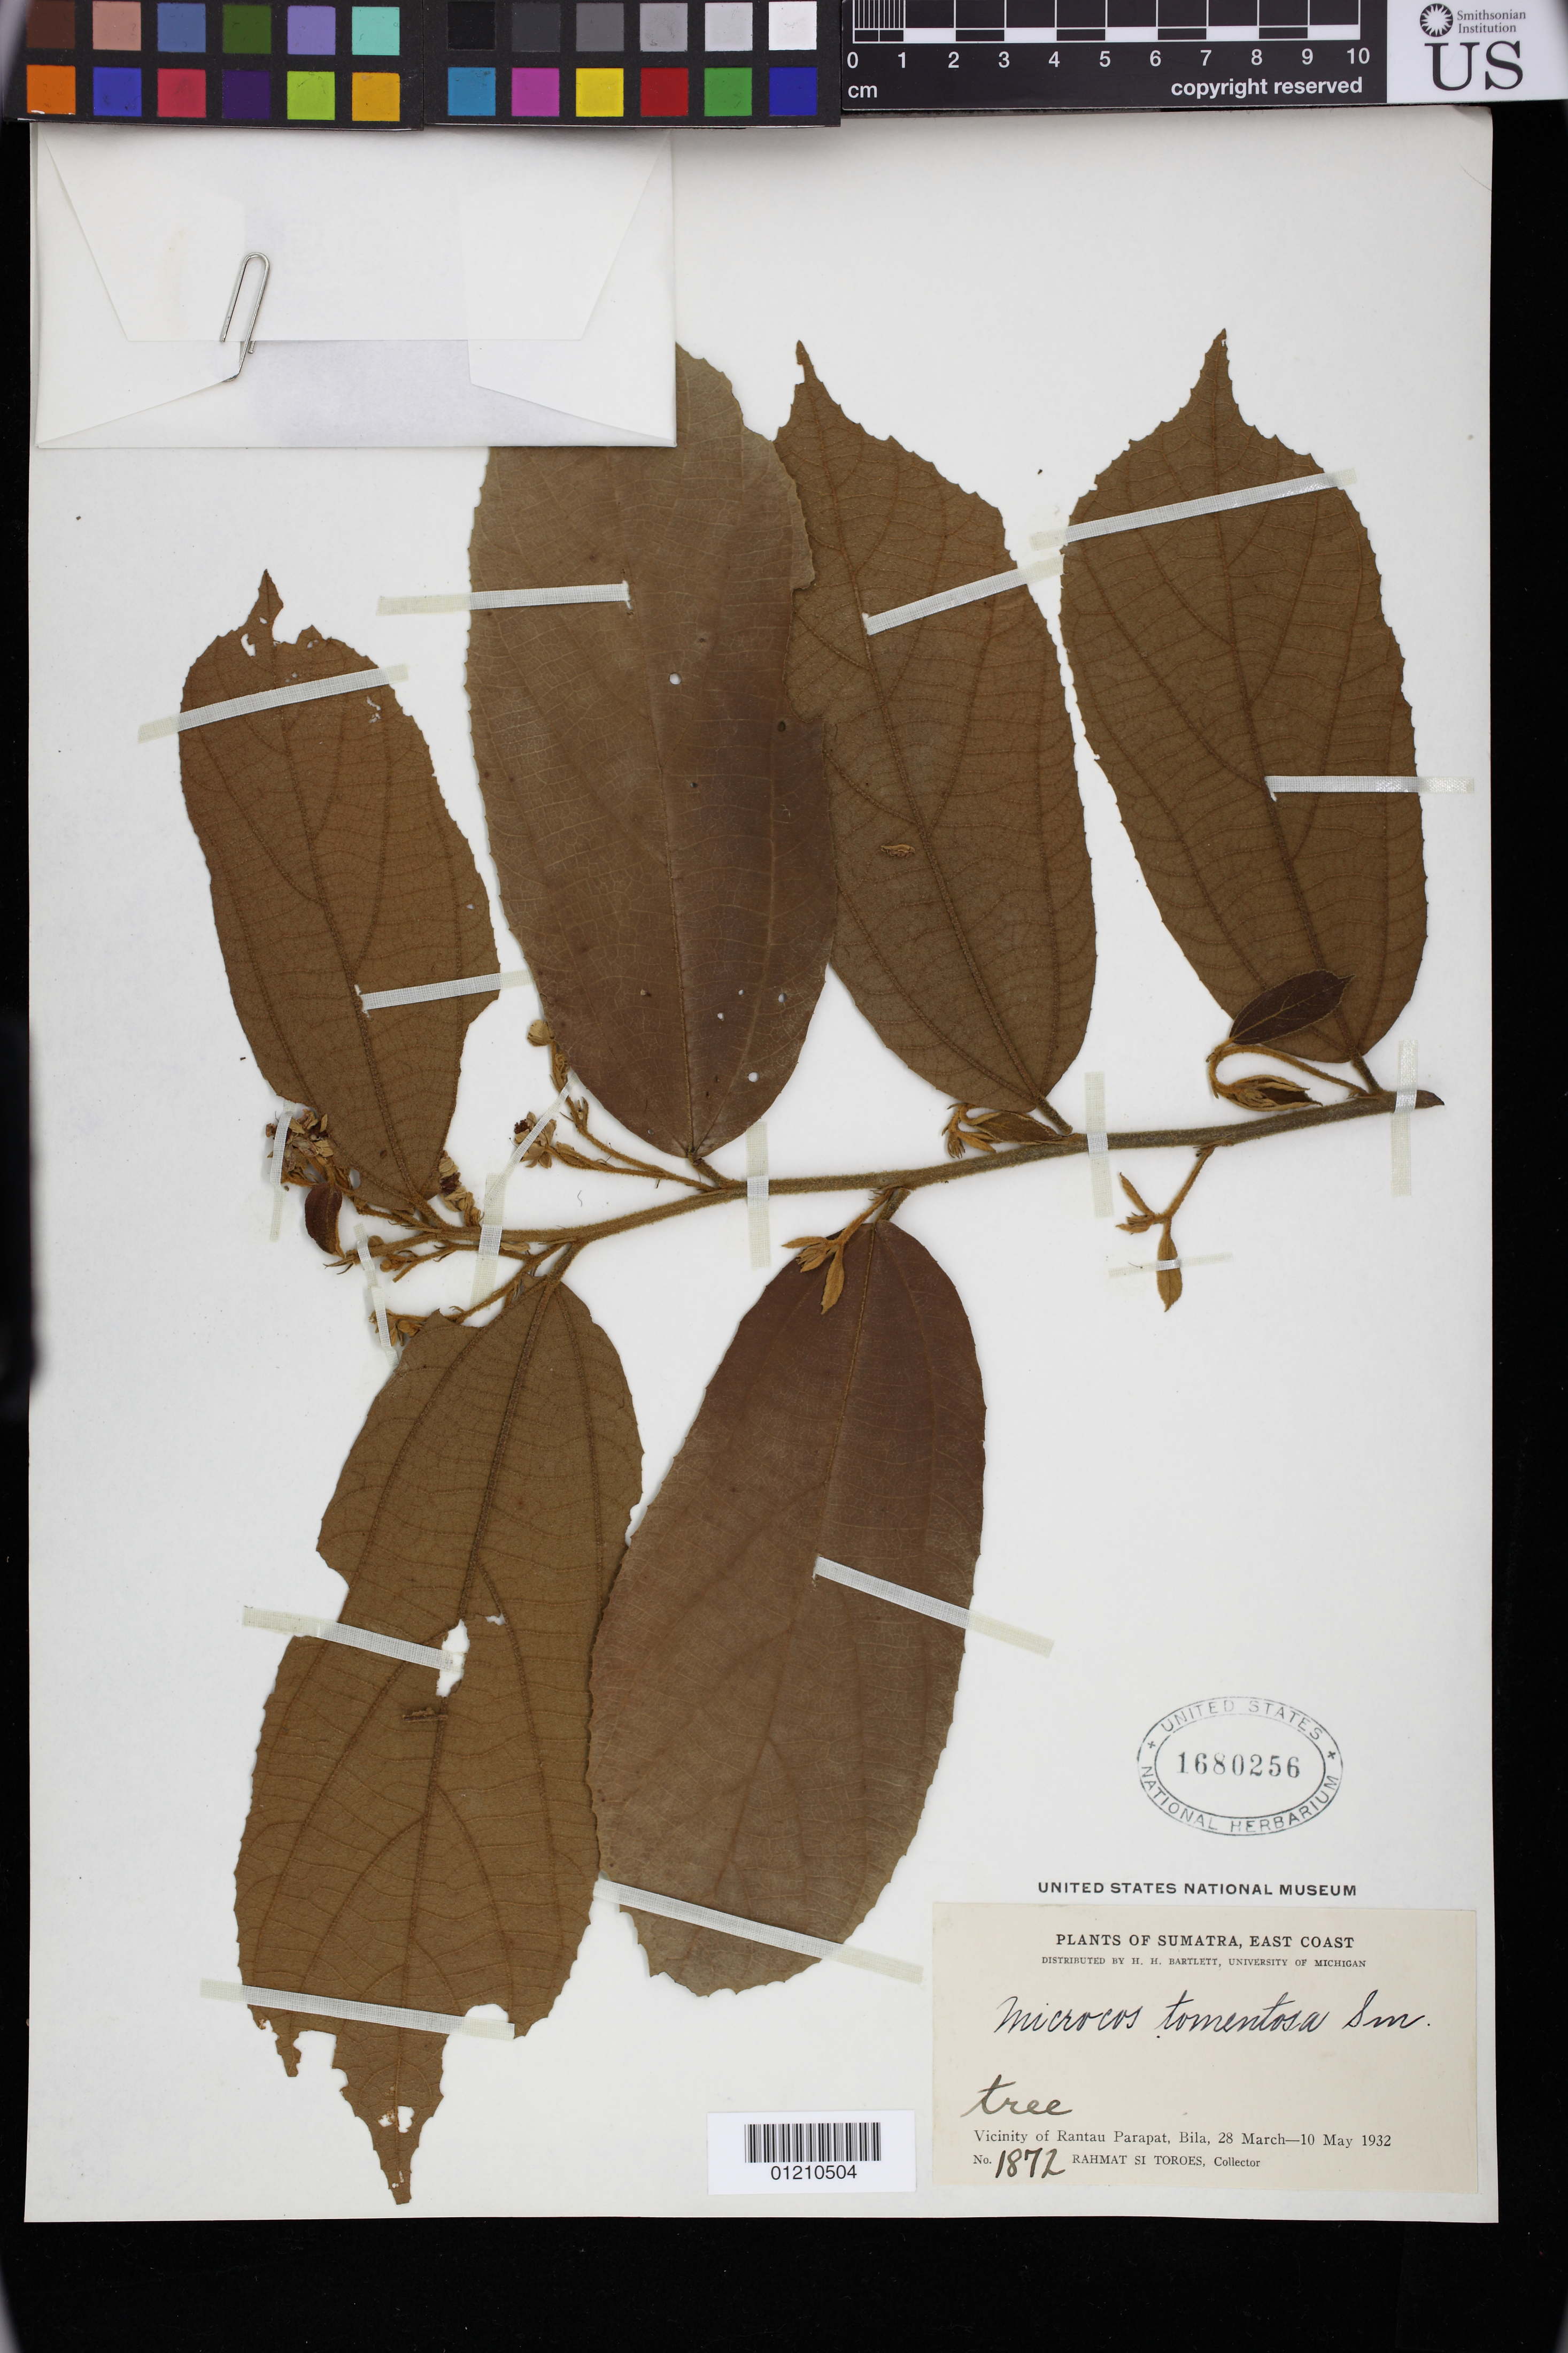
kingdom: Plantae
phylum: Tracheophyta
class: Magnoliopsida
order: Malvales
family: Malvaceae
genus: Microcos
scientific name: Microcos tomentosa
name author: Sm.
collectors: Rahmat Si Boeea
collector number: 1872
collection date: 1932-03-28/1932-05-10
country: Indonesia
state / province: Sumatra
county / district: Sumatera Utara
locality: Vicinity of Rantau Parapat, Bila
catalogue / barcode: US 1680256